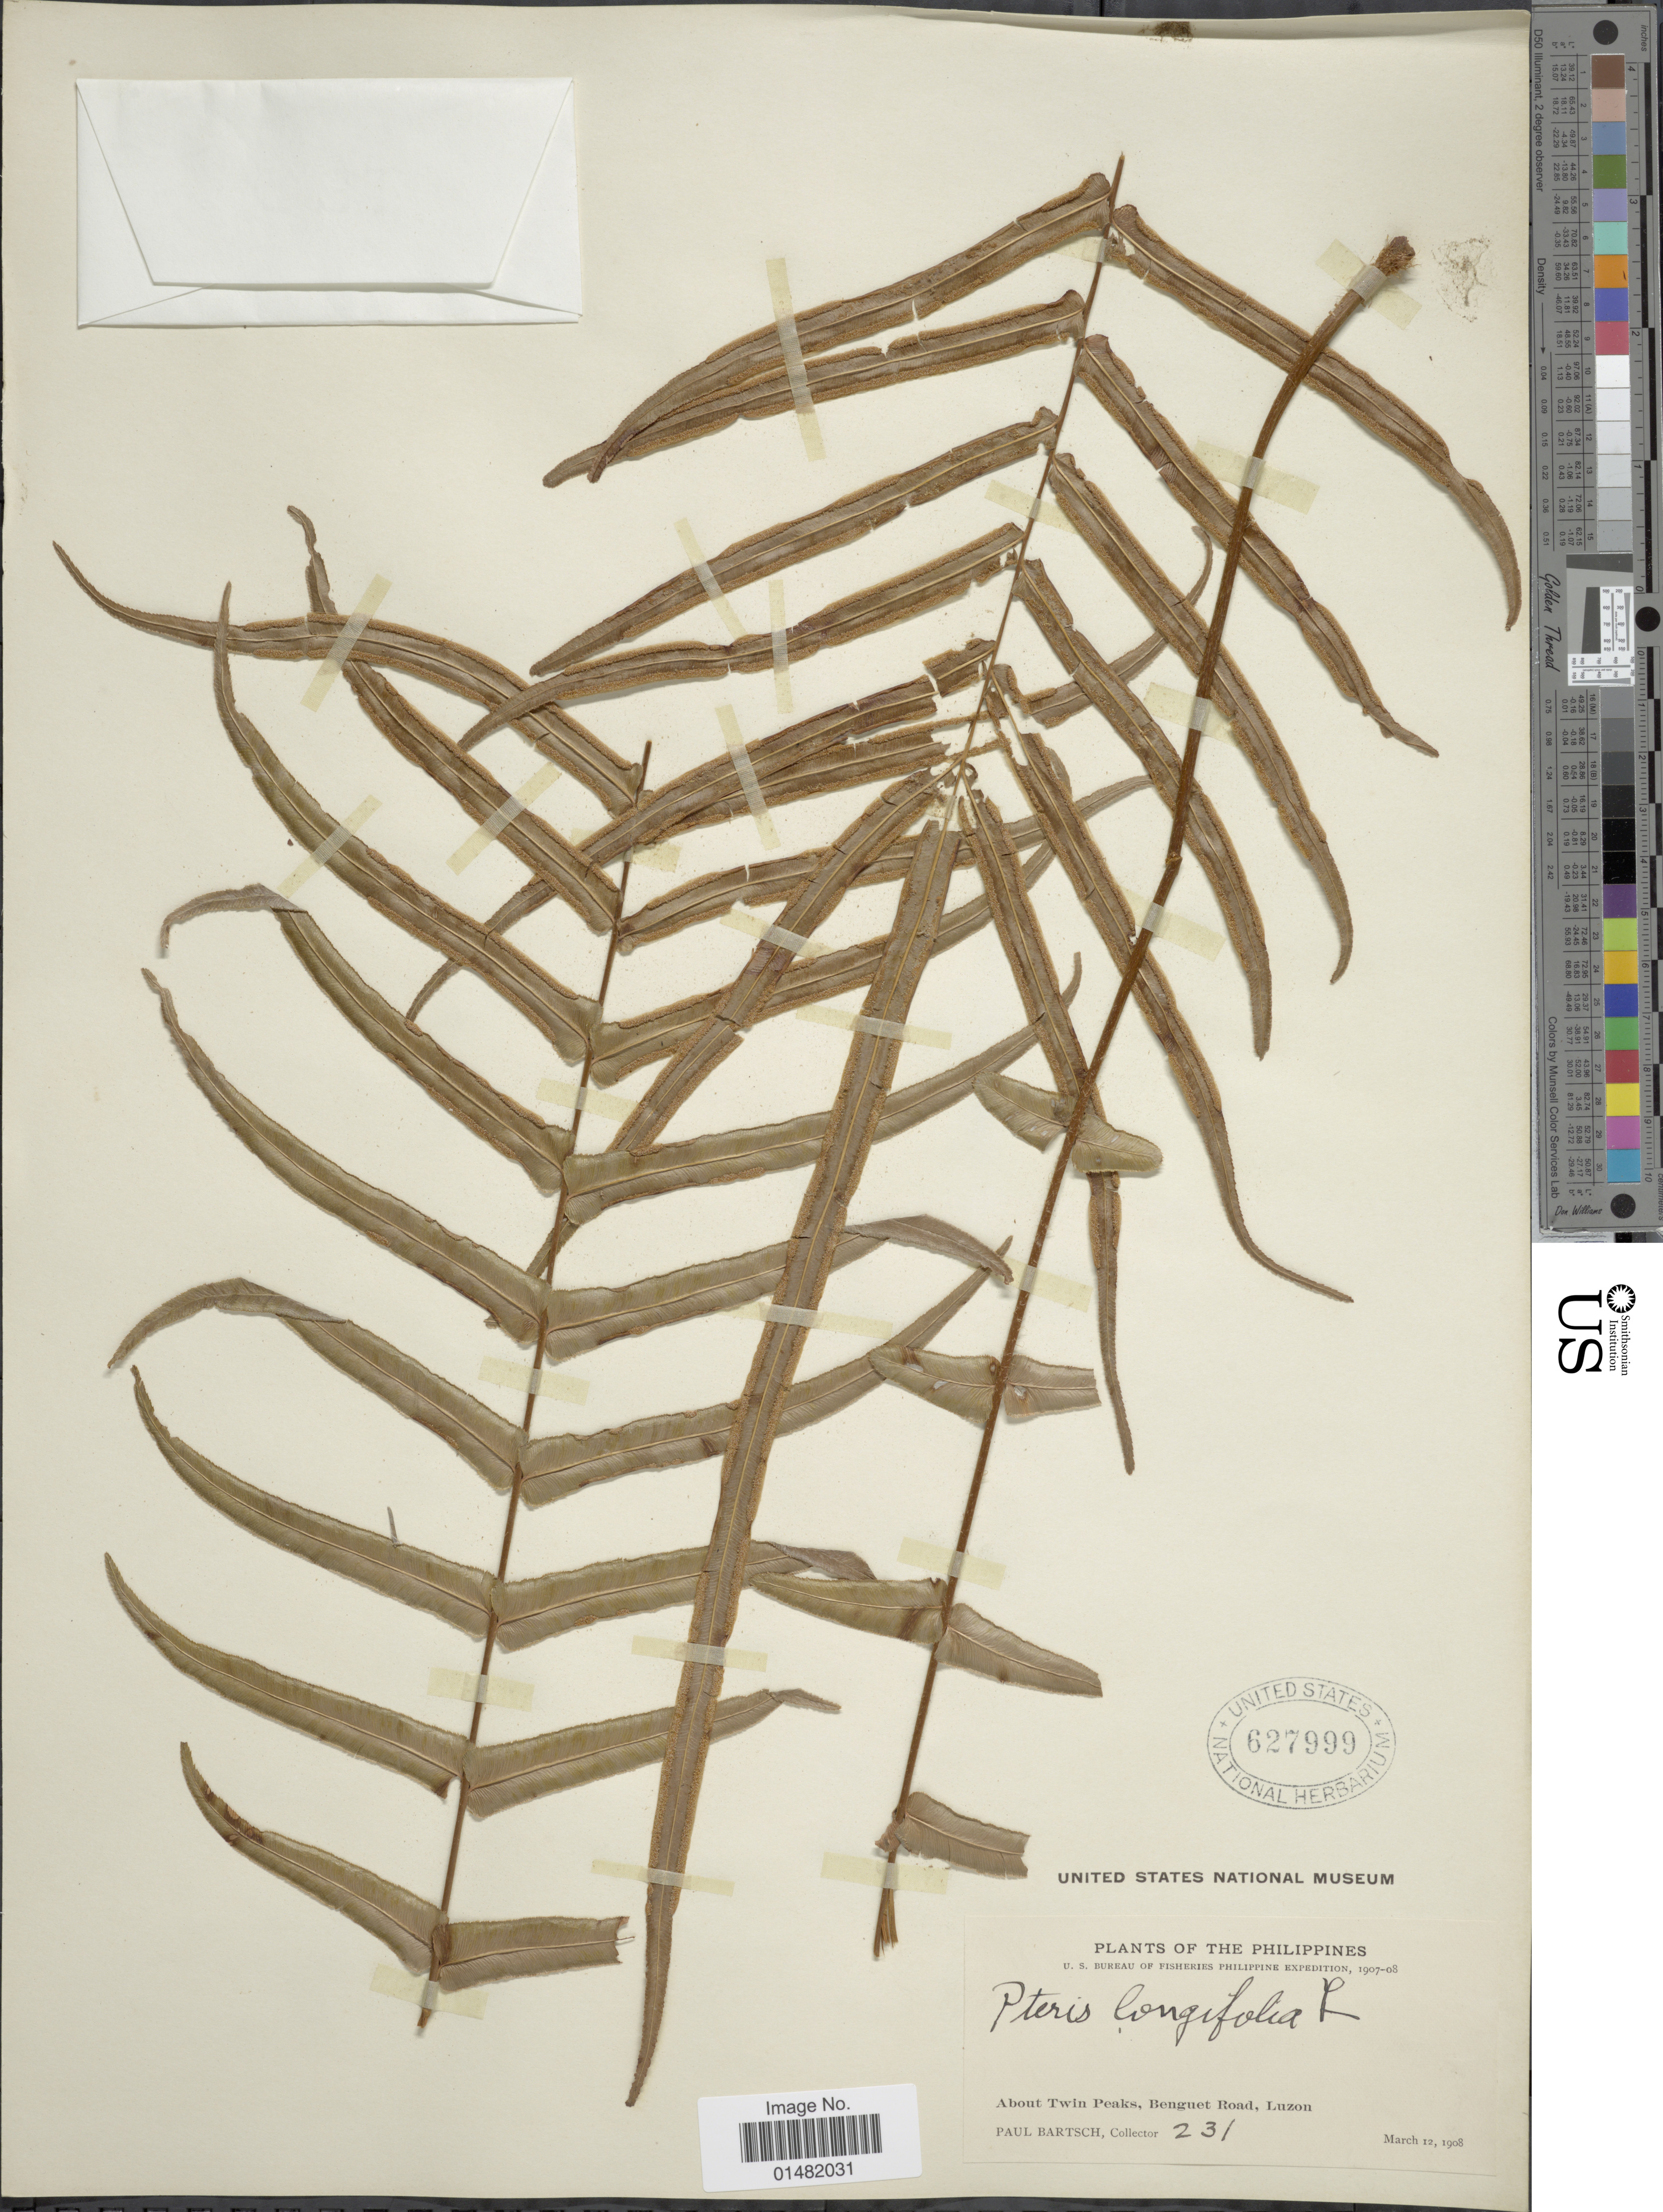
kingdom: Plantae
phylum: Tracheophyta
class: Polypodiopsida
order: Polypodiales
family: Pteridaceae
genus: Pteris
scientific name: Pteris vittata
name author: L.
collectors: P. Bartsch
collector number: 231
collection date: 1908-03-12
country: Philippines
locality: About Twin Peaks, Benguet Road, Luzon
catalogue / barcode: US 627999